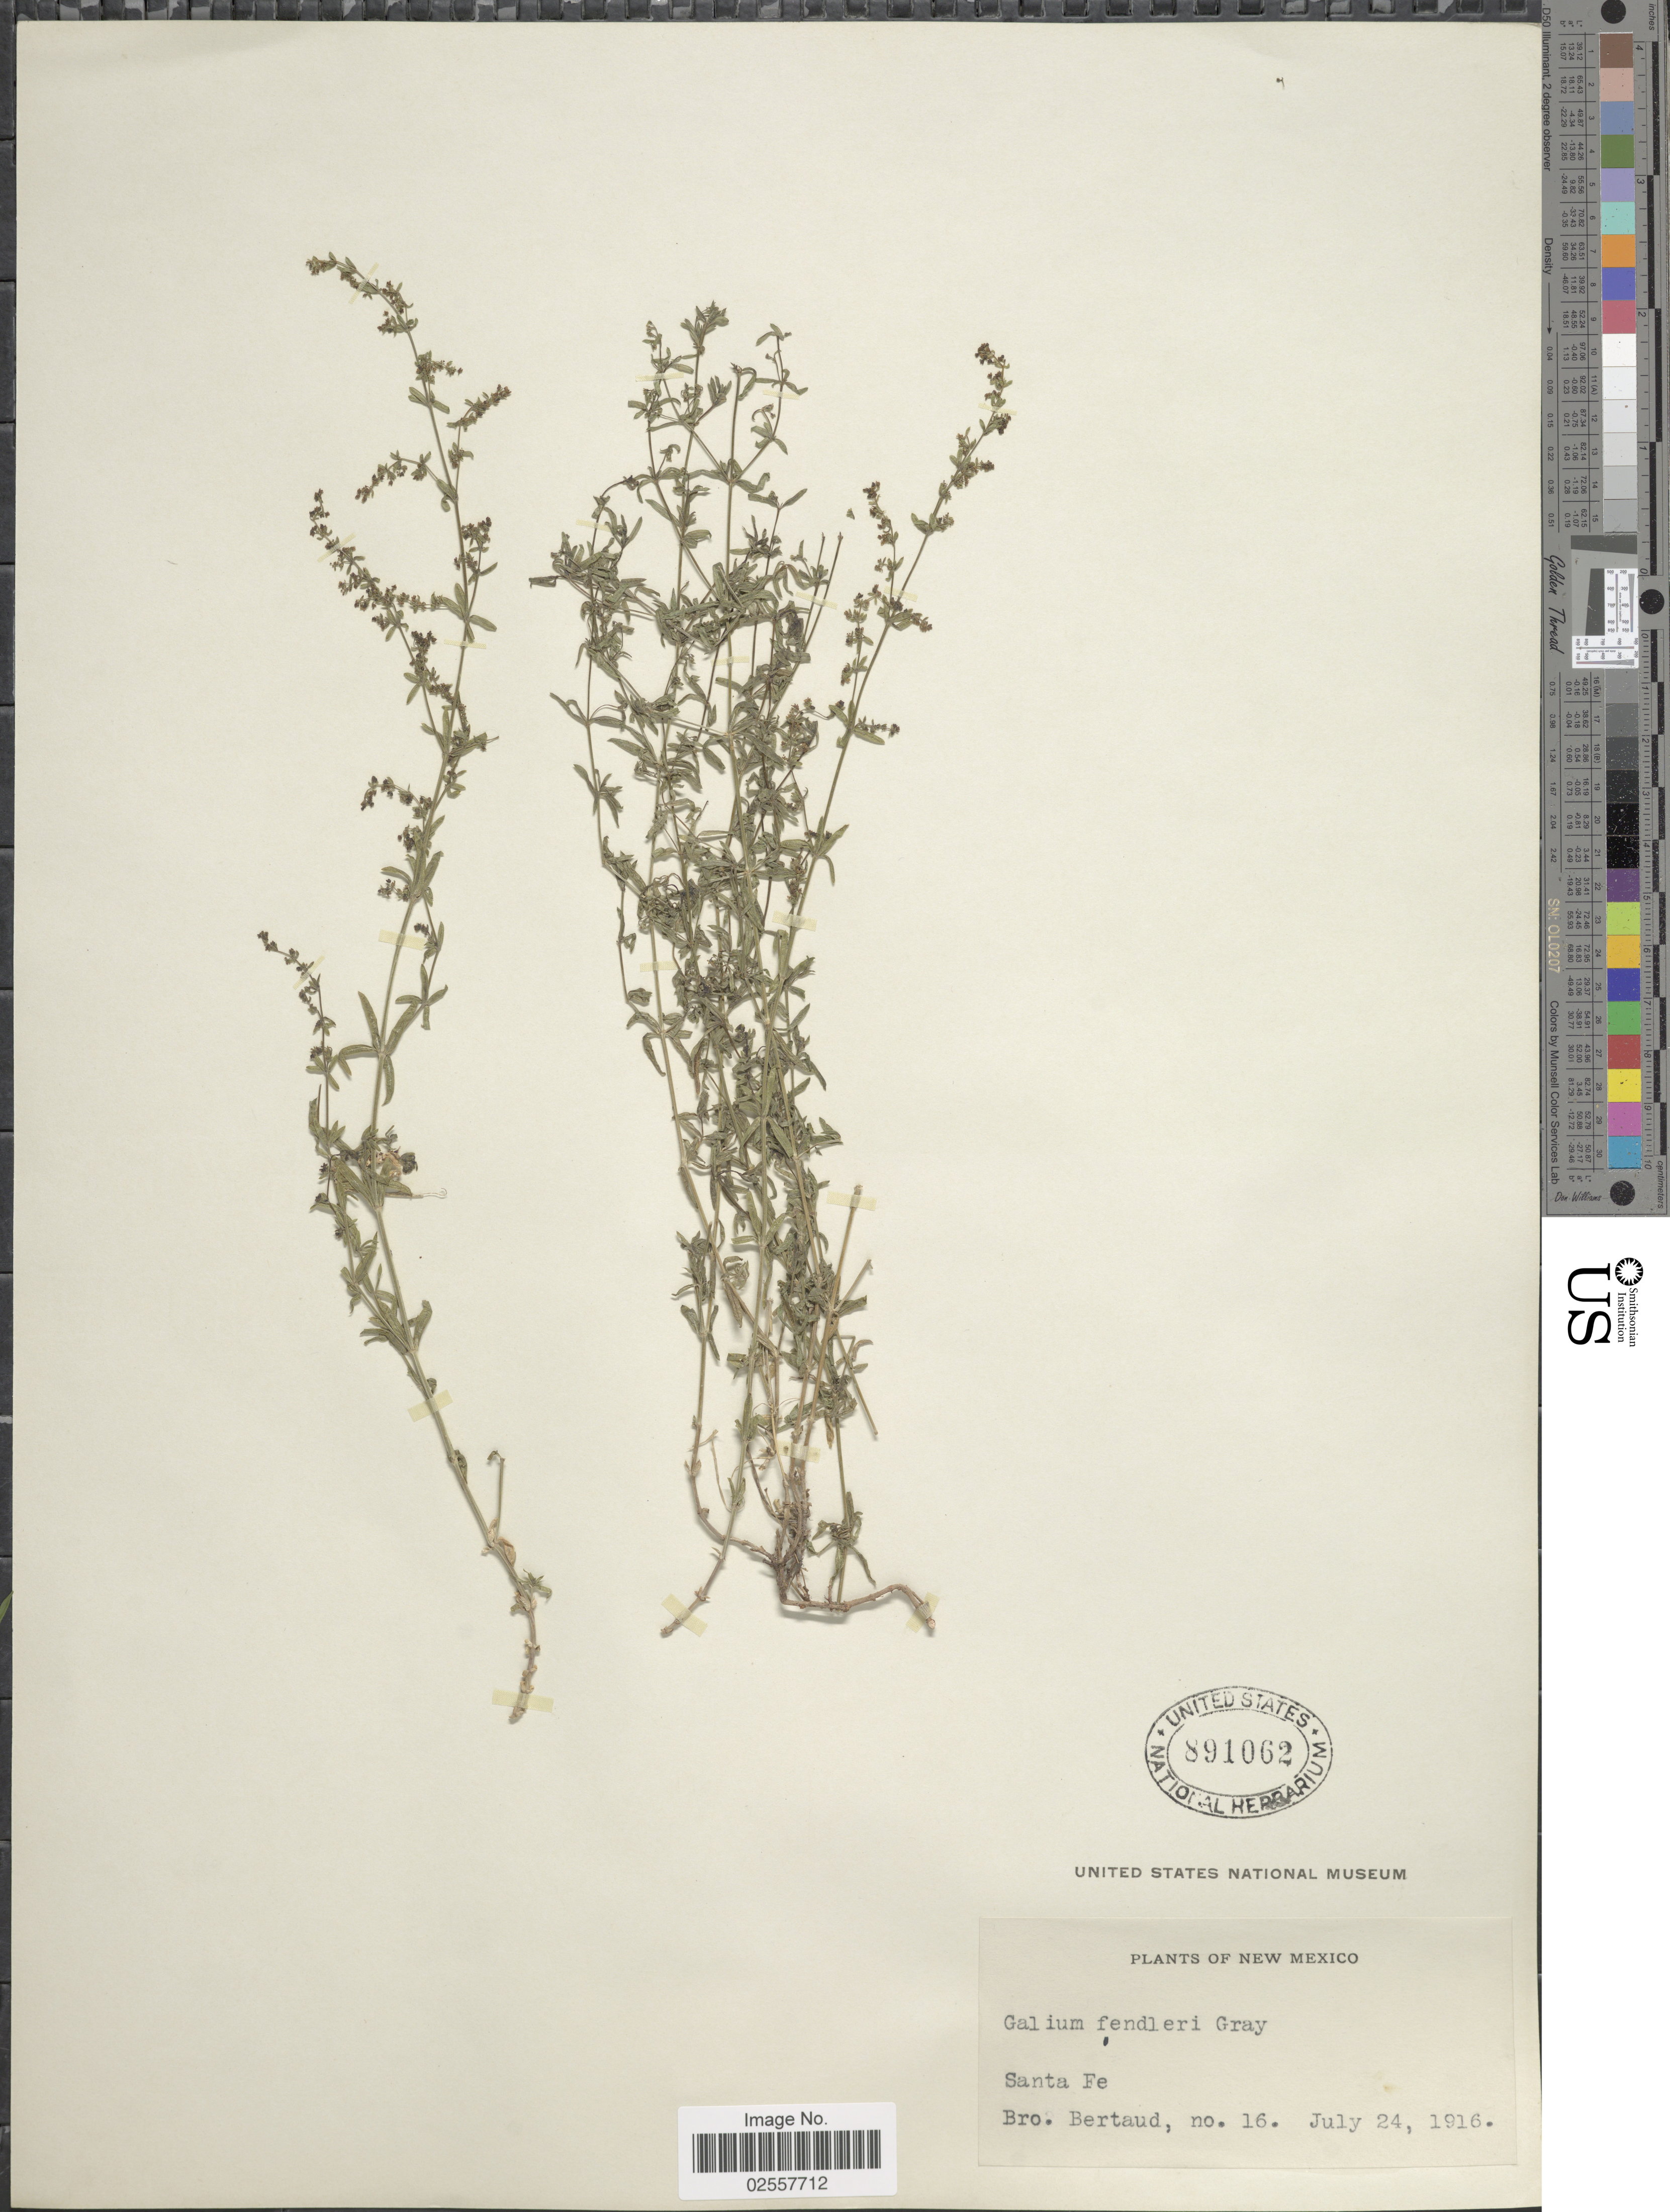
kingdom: Plantae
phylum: Tracheophyta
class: Magnoliopsida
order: Gentianales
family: Rubiaceae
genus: Galium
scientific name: Galium fendleri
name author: A. Gray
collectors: Bro. Bertaud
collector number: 16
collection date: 1916-07-24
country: United States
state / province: New Mexico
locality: Santa Fe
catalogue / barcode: US 591062